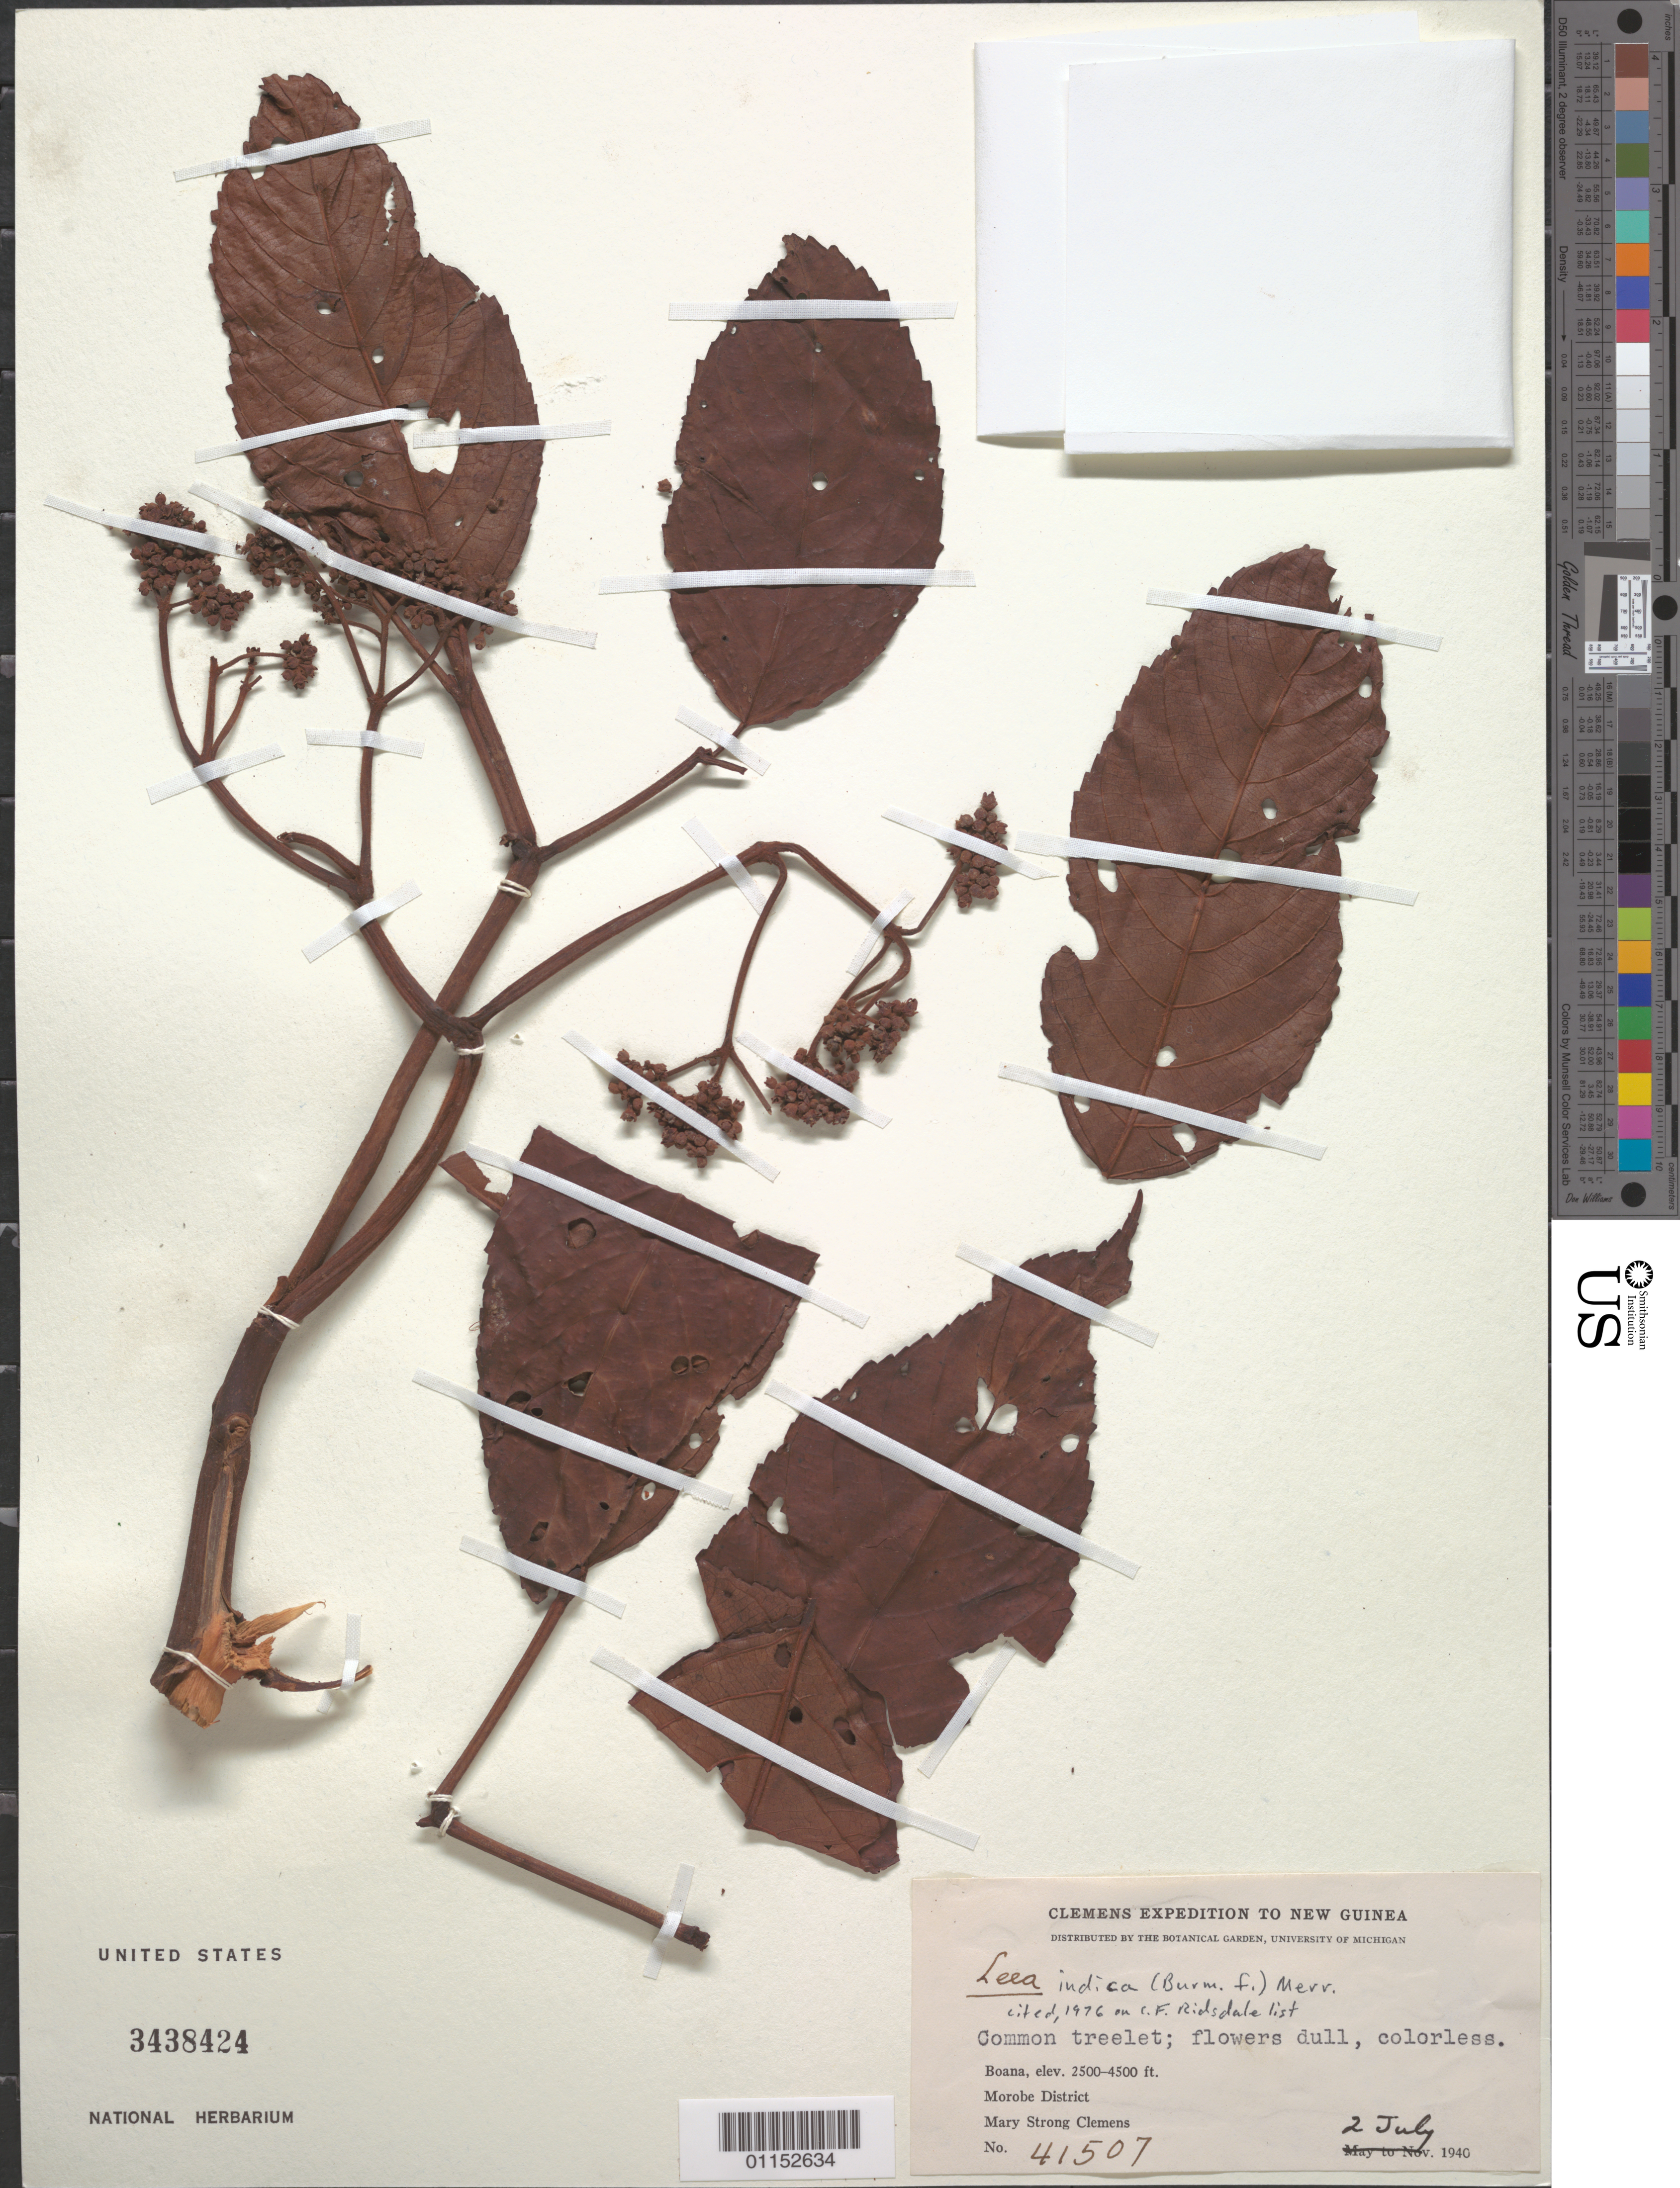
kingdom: Plantae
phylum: Tracheophyta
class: Magnoliopsida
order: Vitales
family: Vitaceae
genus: Leea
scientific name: Leea indica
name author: (Burm. f.) Merr.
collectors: M. S. Clemens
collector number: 41507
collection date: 1940-07-02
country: Papua New Guinea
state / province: Morobe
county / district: Morobe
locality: Boana.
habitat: Common treelet.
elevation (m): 762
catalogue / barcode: US 3438424